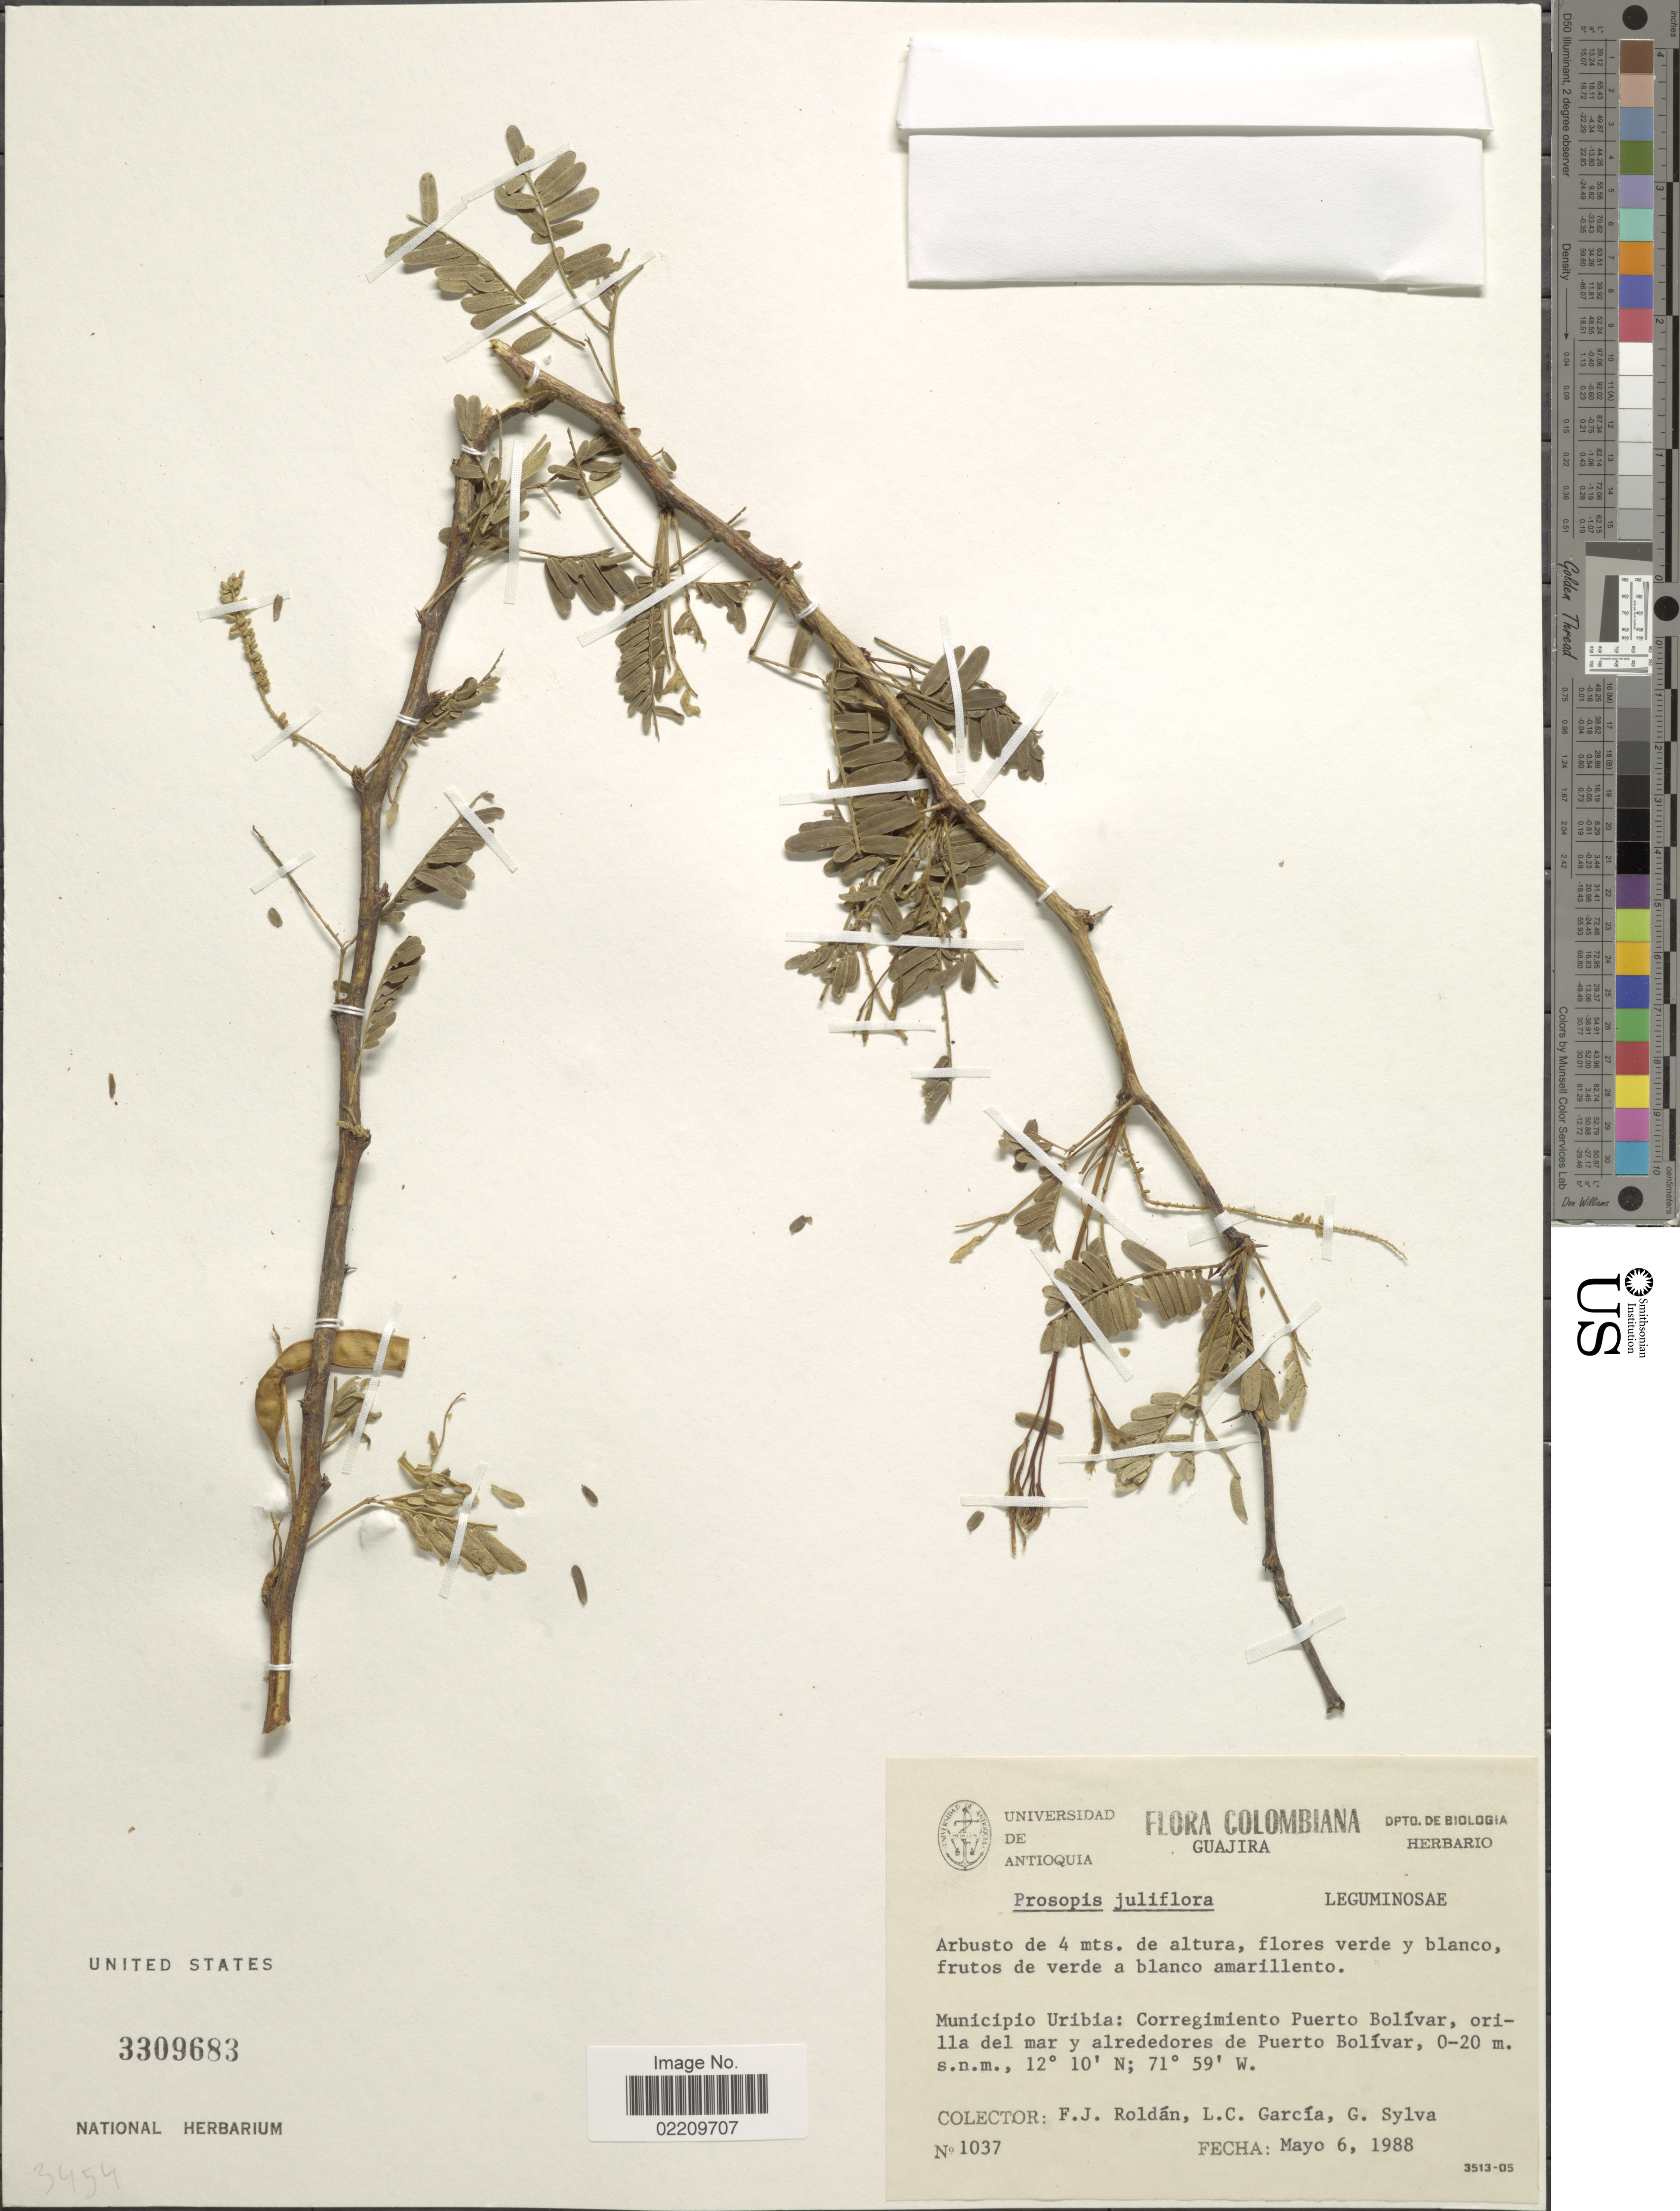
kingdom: Plantae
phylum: Tracheophyta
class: Magnoliopsida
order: Fabales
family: Fabaceae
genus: Neltuma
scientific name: Neltuma juliflora var. juliflora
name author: (Sw.) Raf.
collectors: F. J. Roldán, L. C. Garcia & G. Sylva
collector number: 1037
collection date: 1988-05-06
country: Colombia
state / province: La Guajira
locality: Municipio Uribia: Corregimiento Puerto Bolívar, orilla del mar y alrededores de Puerto Bolívar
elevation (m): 0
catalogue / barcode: US 3309683